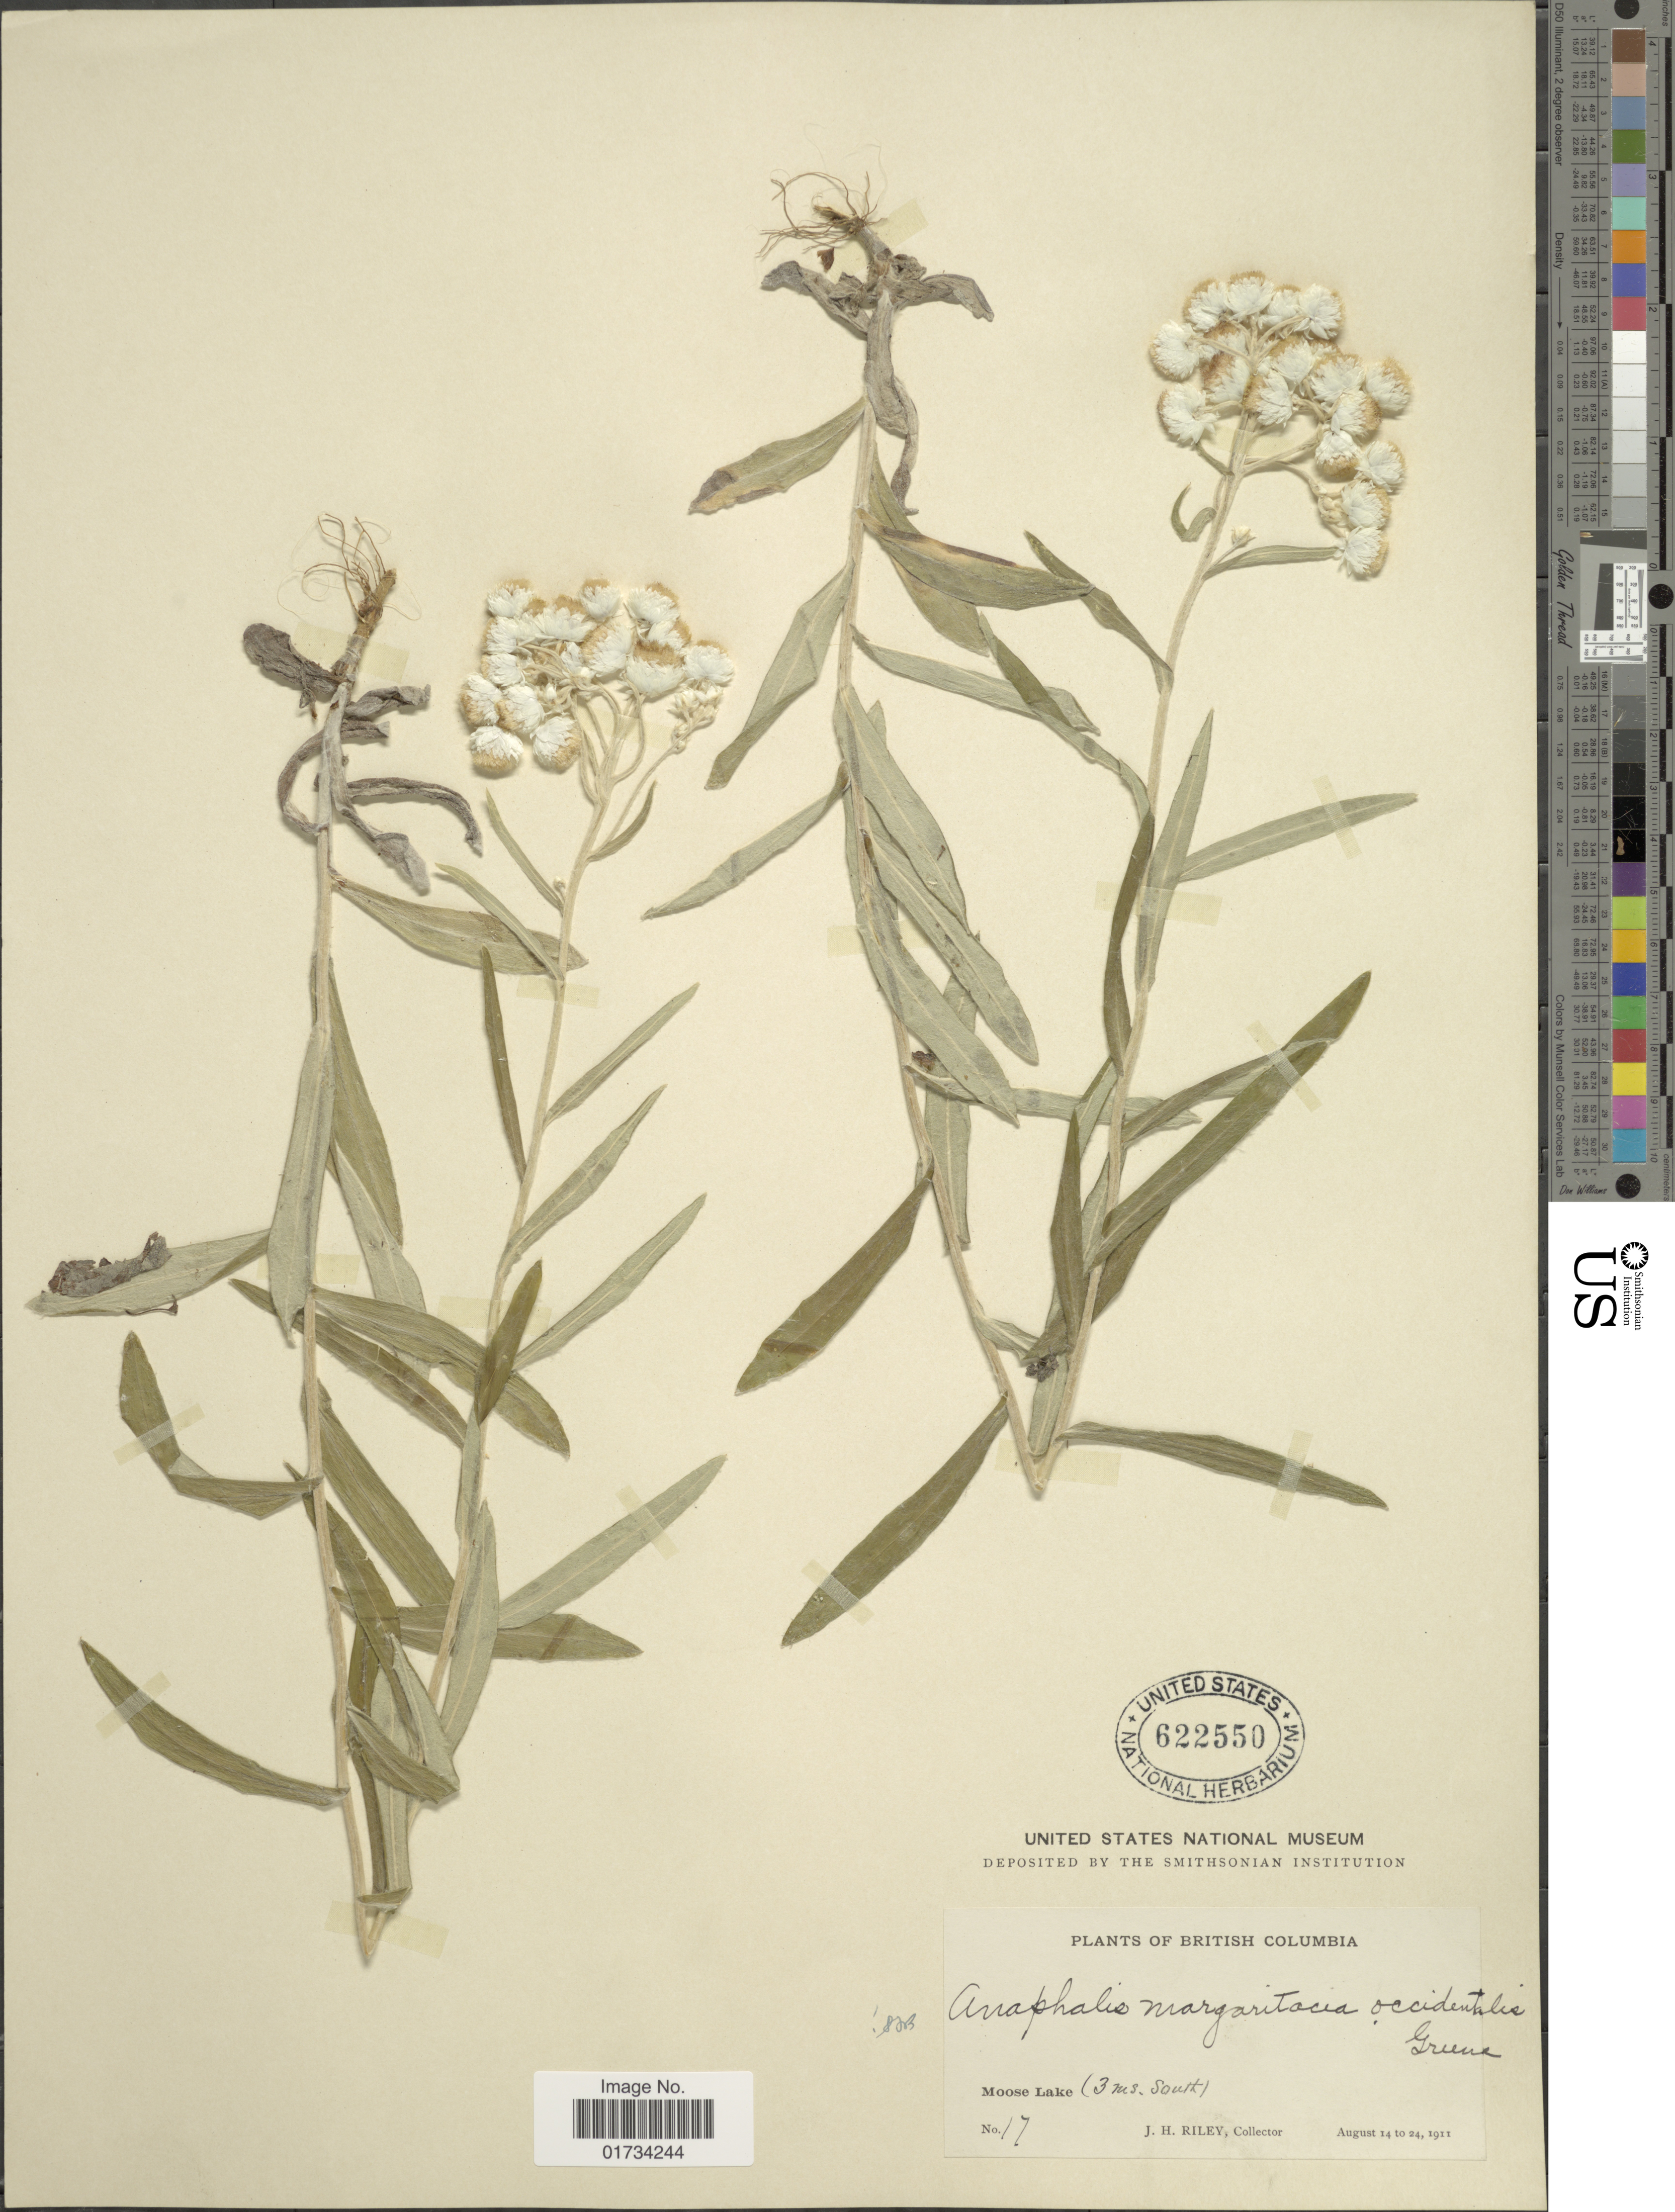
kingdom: Plantae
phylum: Tracheophyta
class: Magnoliopsida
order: Asterales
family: Asteraceae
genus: Anaphalis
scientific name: Anaphalis margaritacea var. occidentalis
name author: Greene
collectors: J. H. Riley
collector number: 17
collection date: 1911-08-14/1911-08-24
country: Canada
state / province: British Columbia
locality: Moose Lake (3 ms. South)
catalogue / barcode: US 622550